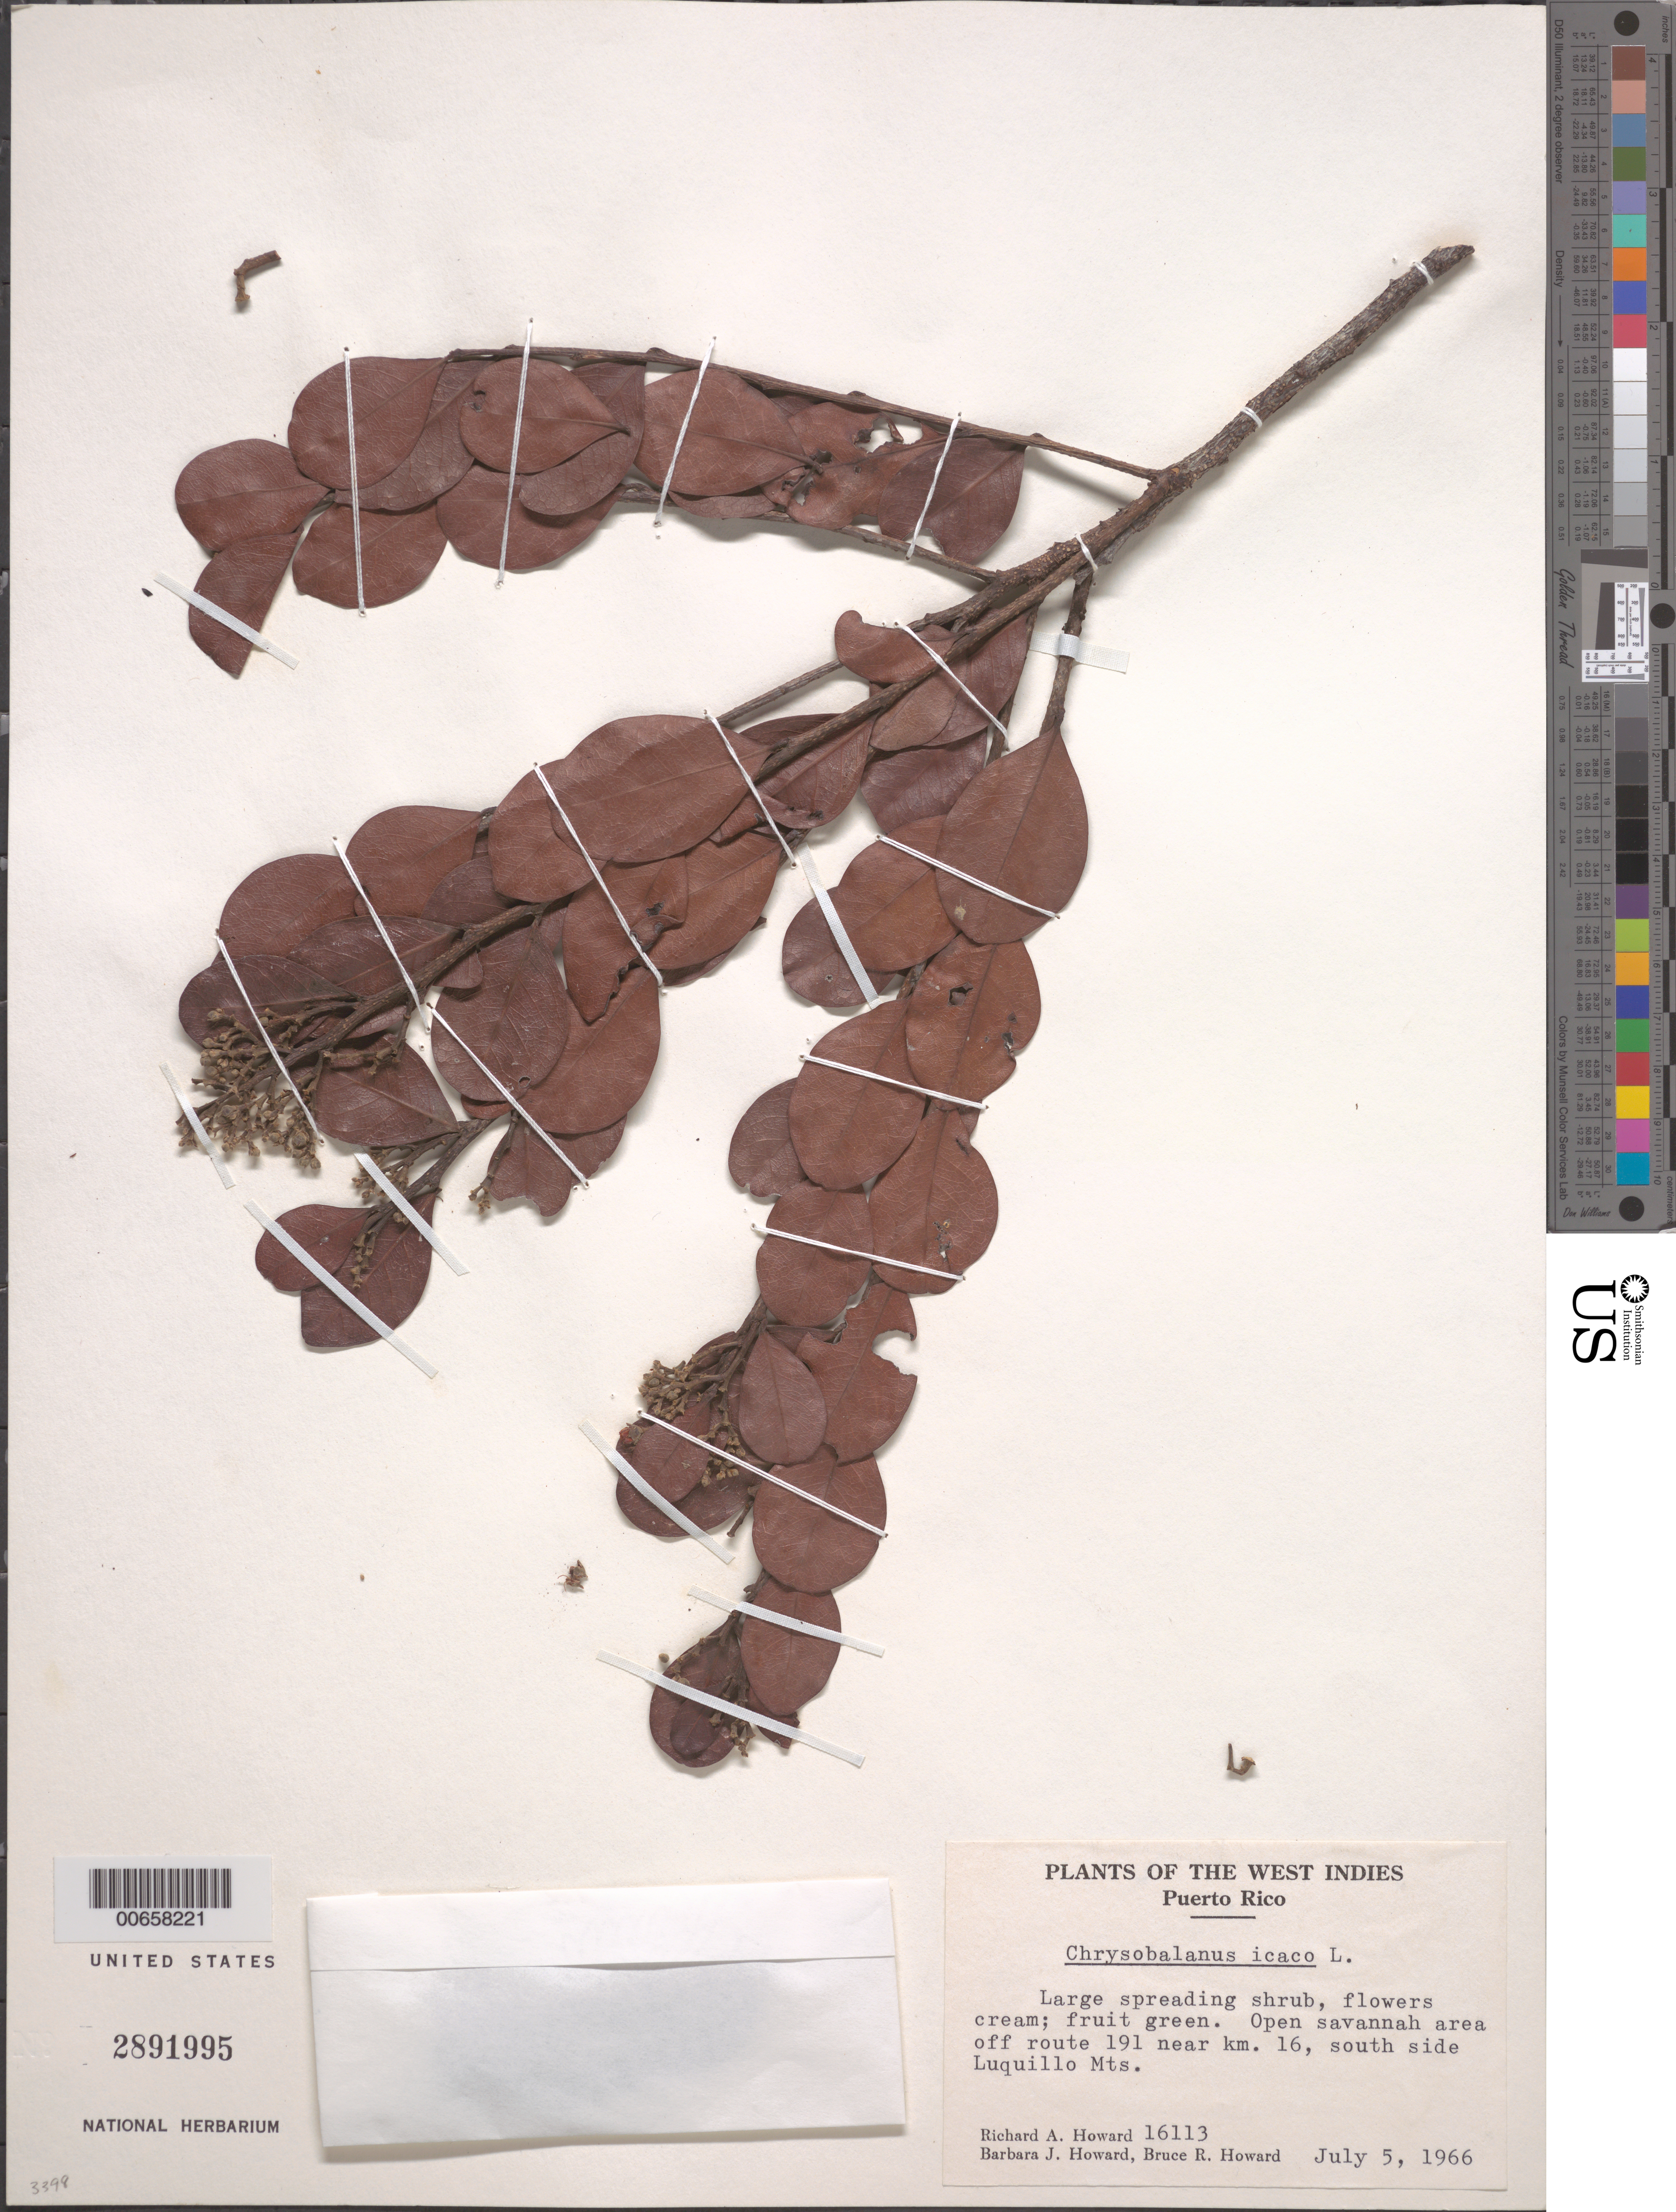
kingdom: Plantae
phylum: Tracheophyta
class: Magnoliopsida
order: Malpighiales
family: Chrysobalanaceae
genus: Chrysobalanus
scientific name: Chrysobalanus icaco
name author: L.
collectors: R. A. Howard, B. Howard & B. Howard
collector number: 16113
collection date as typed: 05 Jul 1966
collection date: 1966-07-05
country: Puerto Rico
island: Greater Antilles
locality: Luquillo Mts., off Rt 191 near Km 16, S side of Mts.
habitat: Open savanna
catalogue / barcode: US 2891995